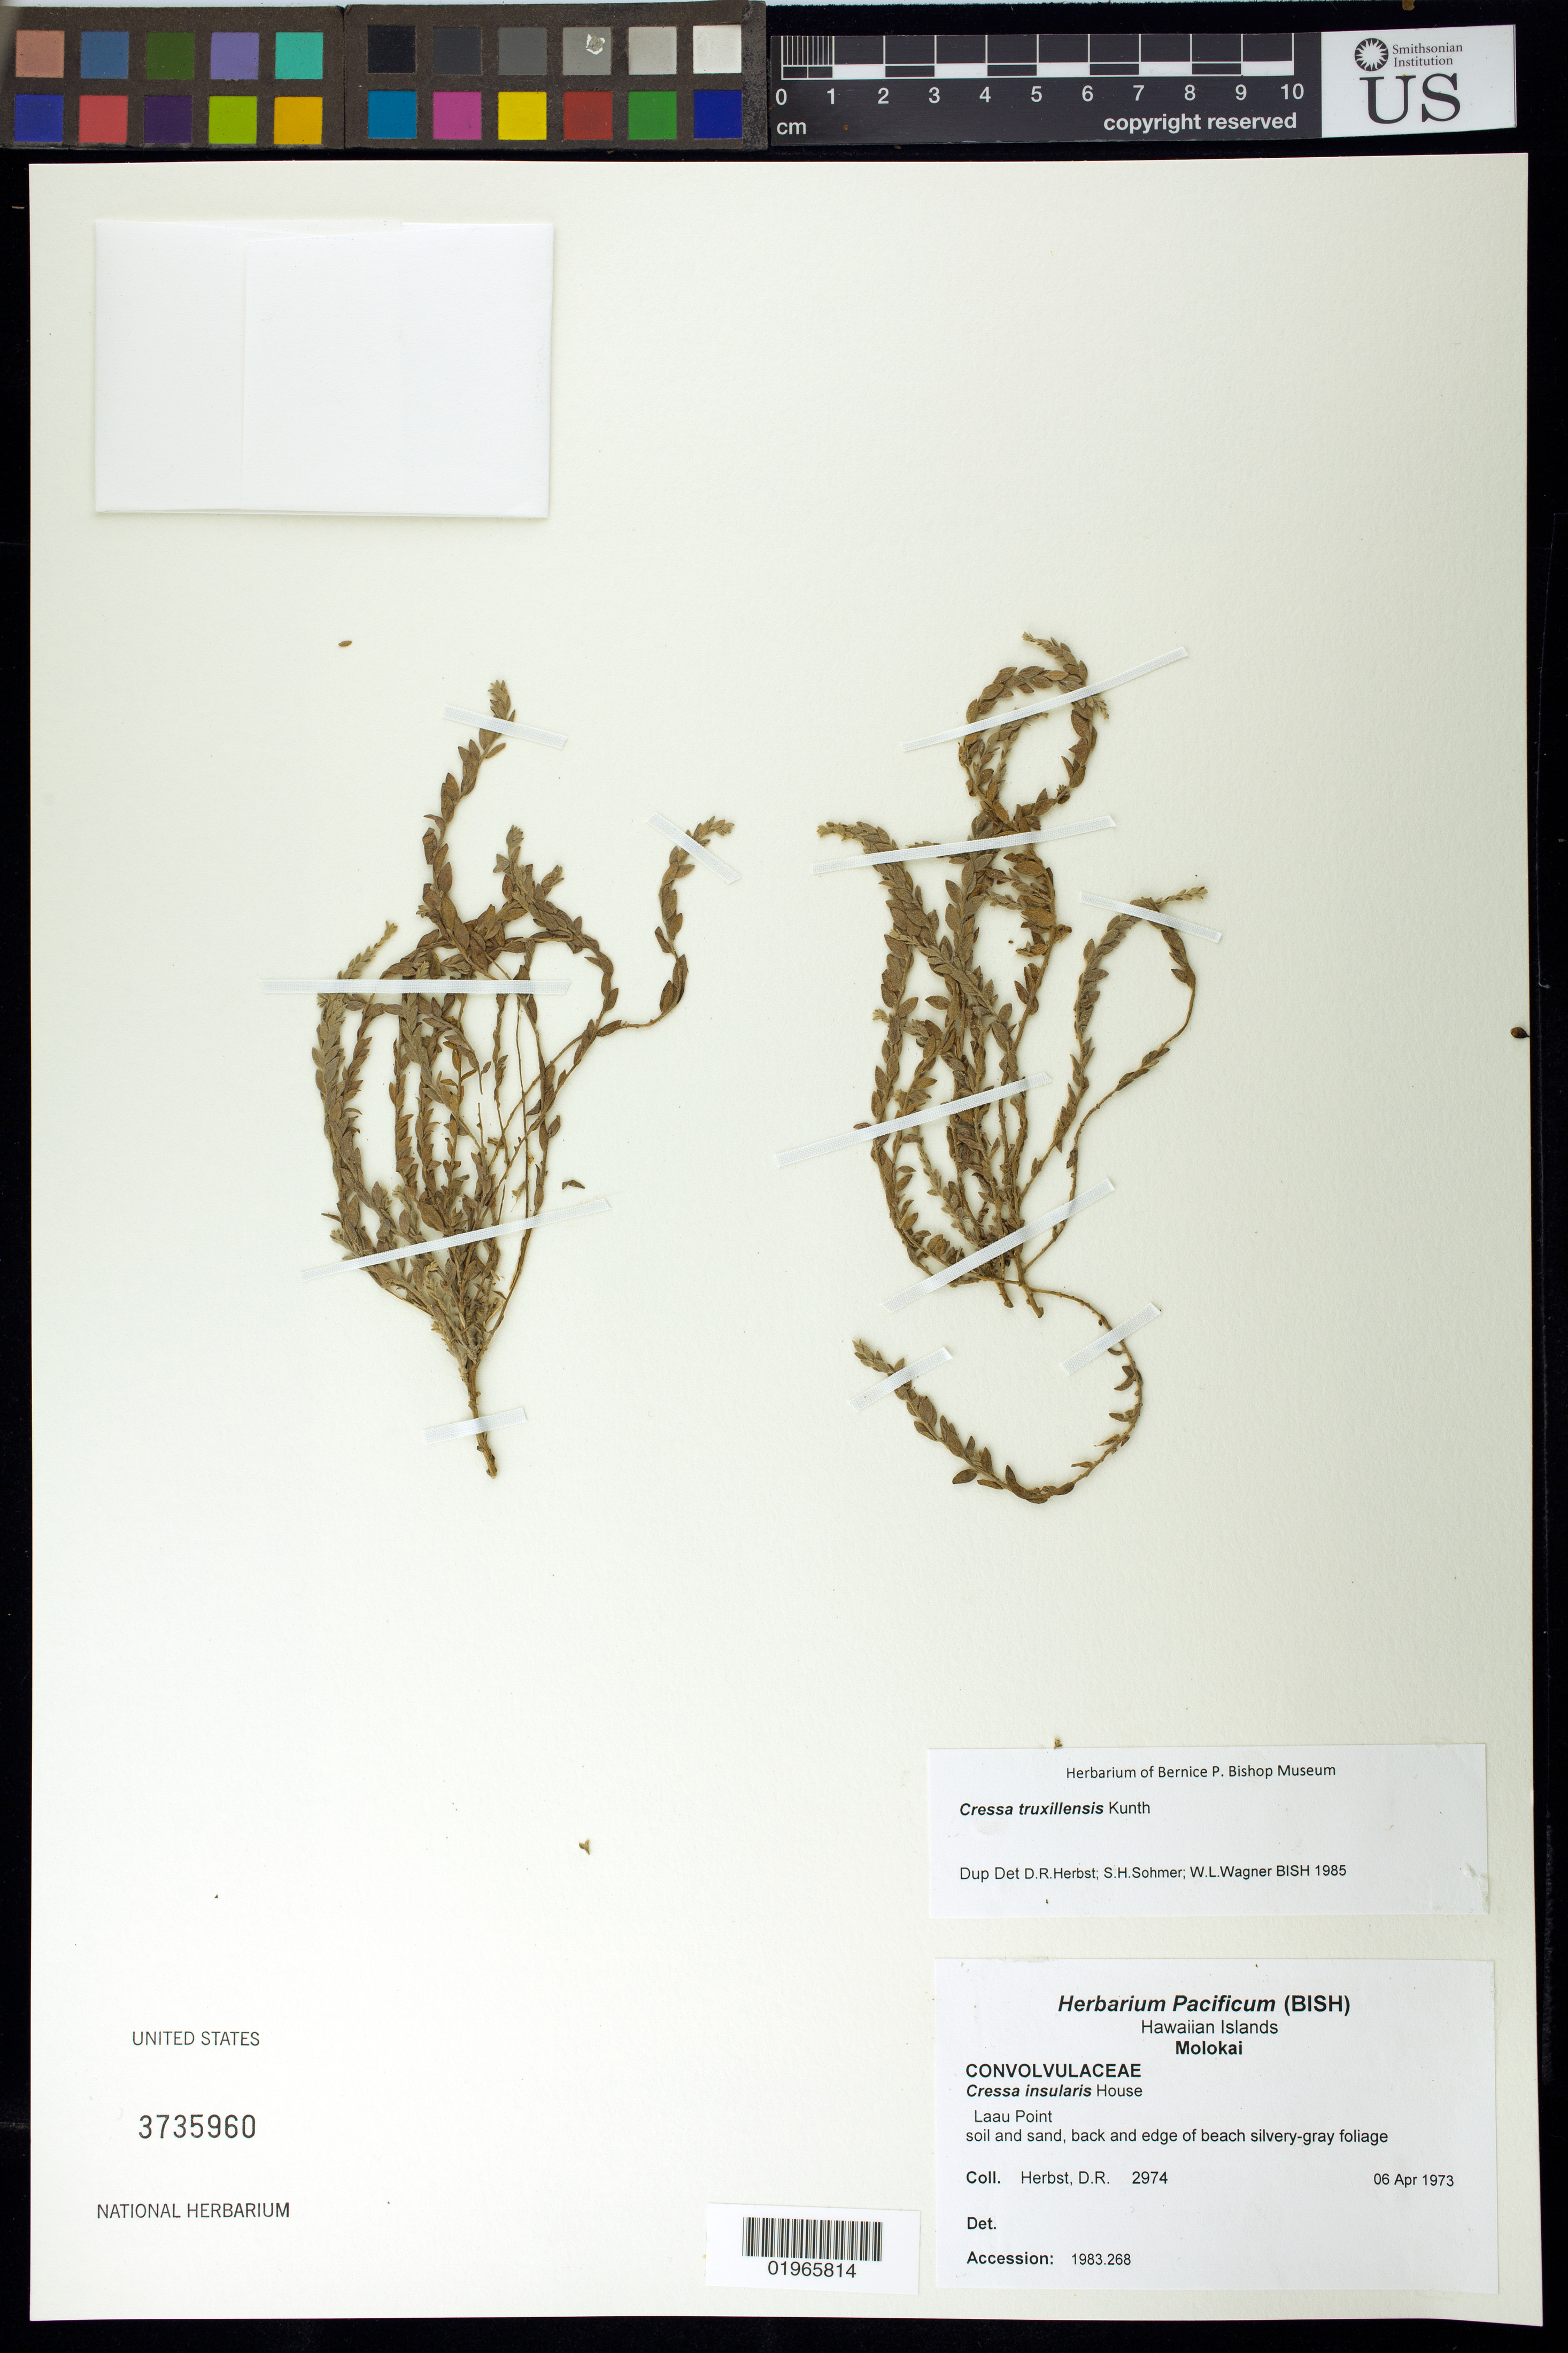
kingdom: Plantae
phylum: Tracheophyta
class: Magnoliopsida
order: Solanales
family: Convolvulaceae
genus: Cressa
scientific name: Cressa truxillensis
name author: Kunth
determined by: Herbst, D. R.; Sohmer, S. H.; Wagner, W. L.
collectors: D. R. Herbst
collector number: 2974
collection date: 1973-04-06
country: United States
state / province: Hawaii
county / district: Maui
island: Moloka'i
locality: Laau Point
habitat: Back and edge of beach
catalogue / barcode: US 3735960